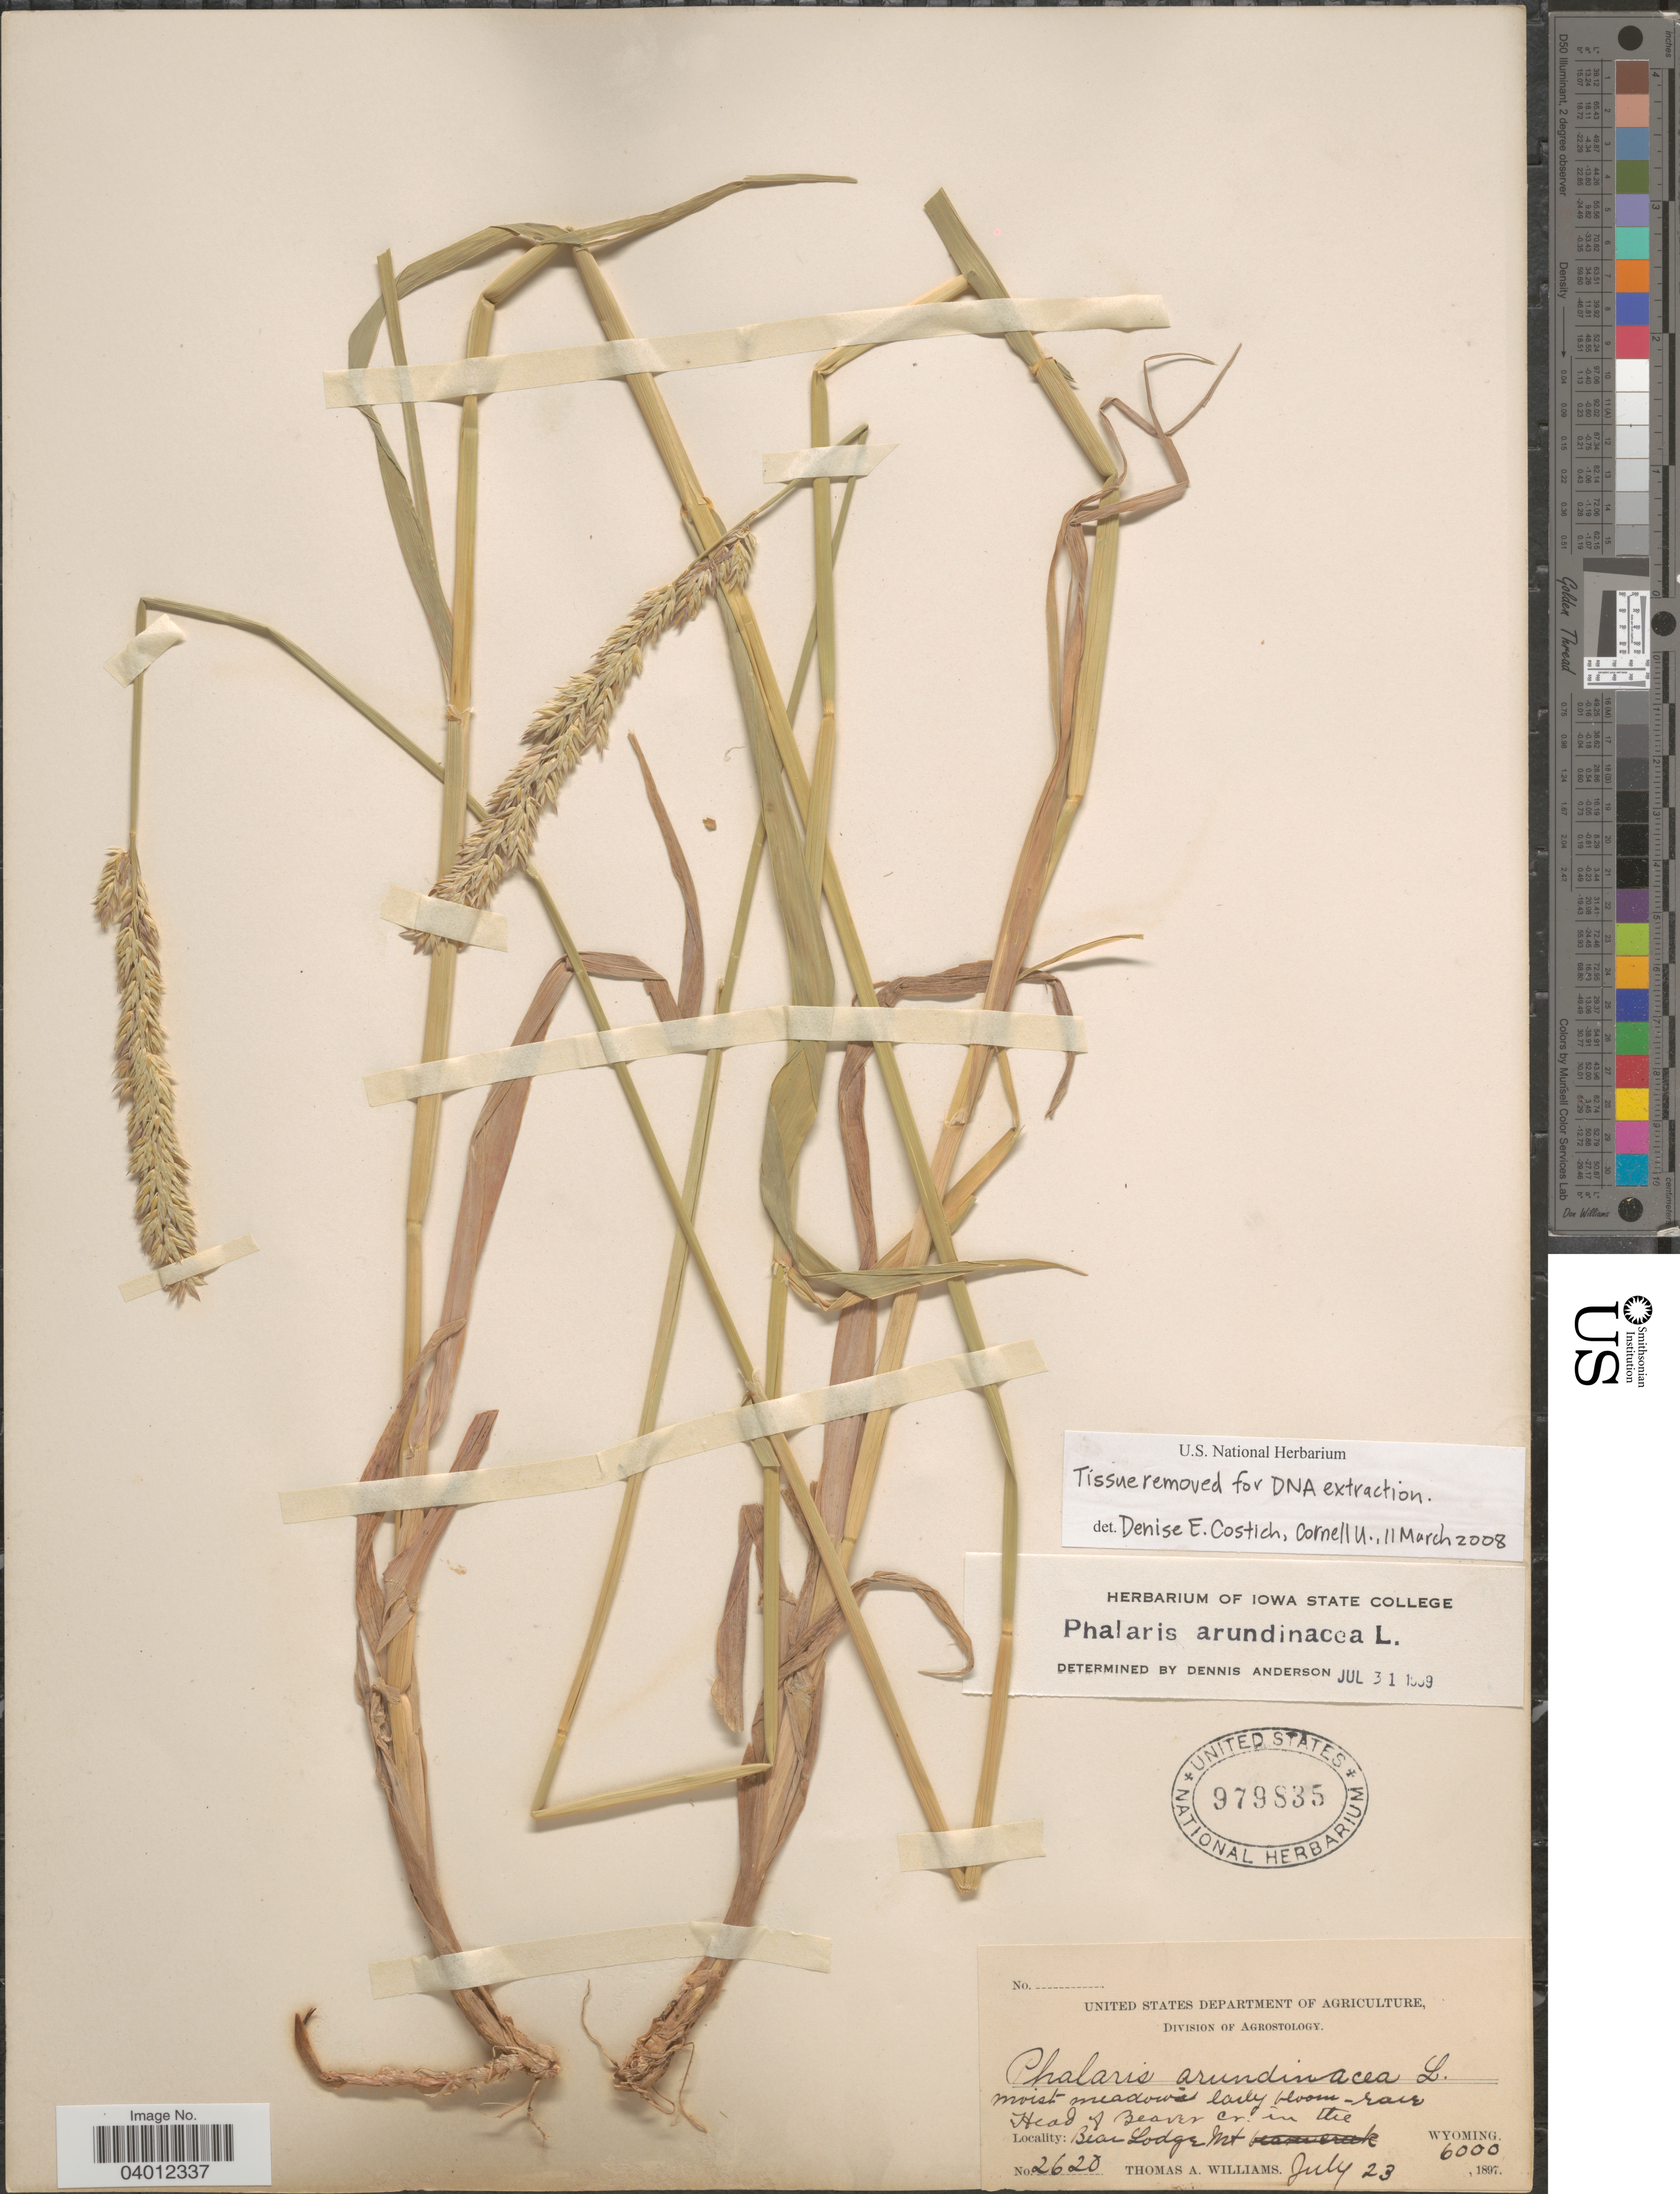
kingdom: Plantae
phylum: Tracheophyta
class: Liliopsida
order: Poales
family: Poaceae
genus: Phalaris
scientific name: Phalaris arundinacea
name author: L.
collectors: T. A. Williams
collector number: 2620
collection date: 1897-07-23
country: United States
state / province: Wyoming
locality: Head of Beaver Cr. in the Bear Lodge Mt.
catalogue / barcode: US 979835